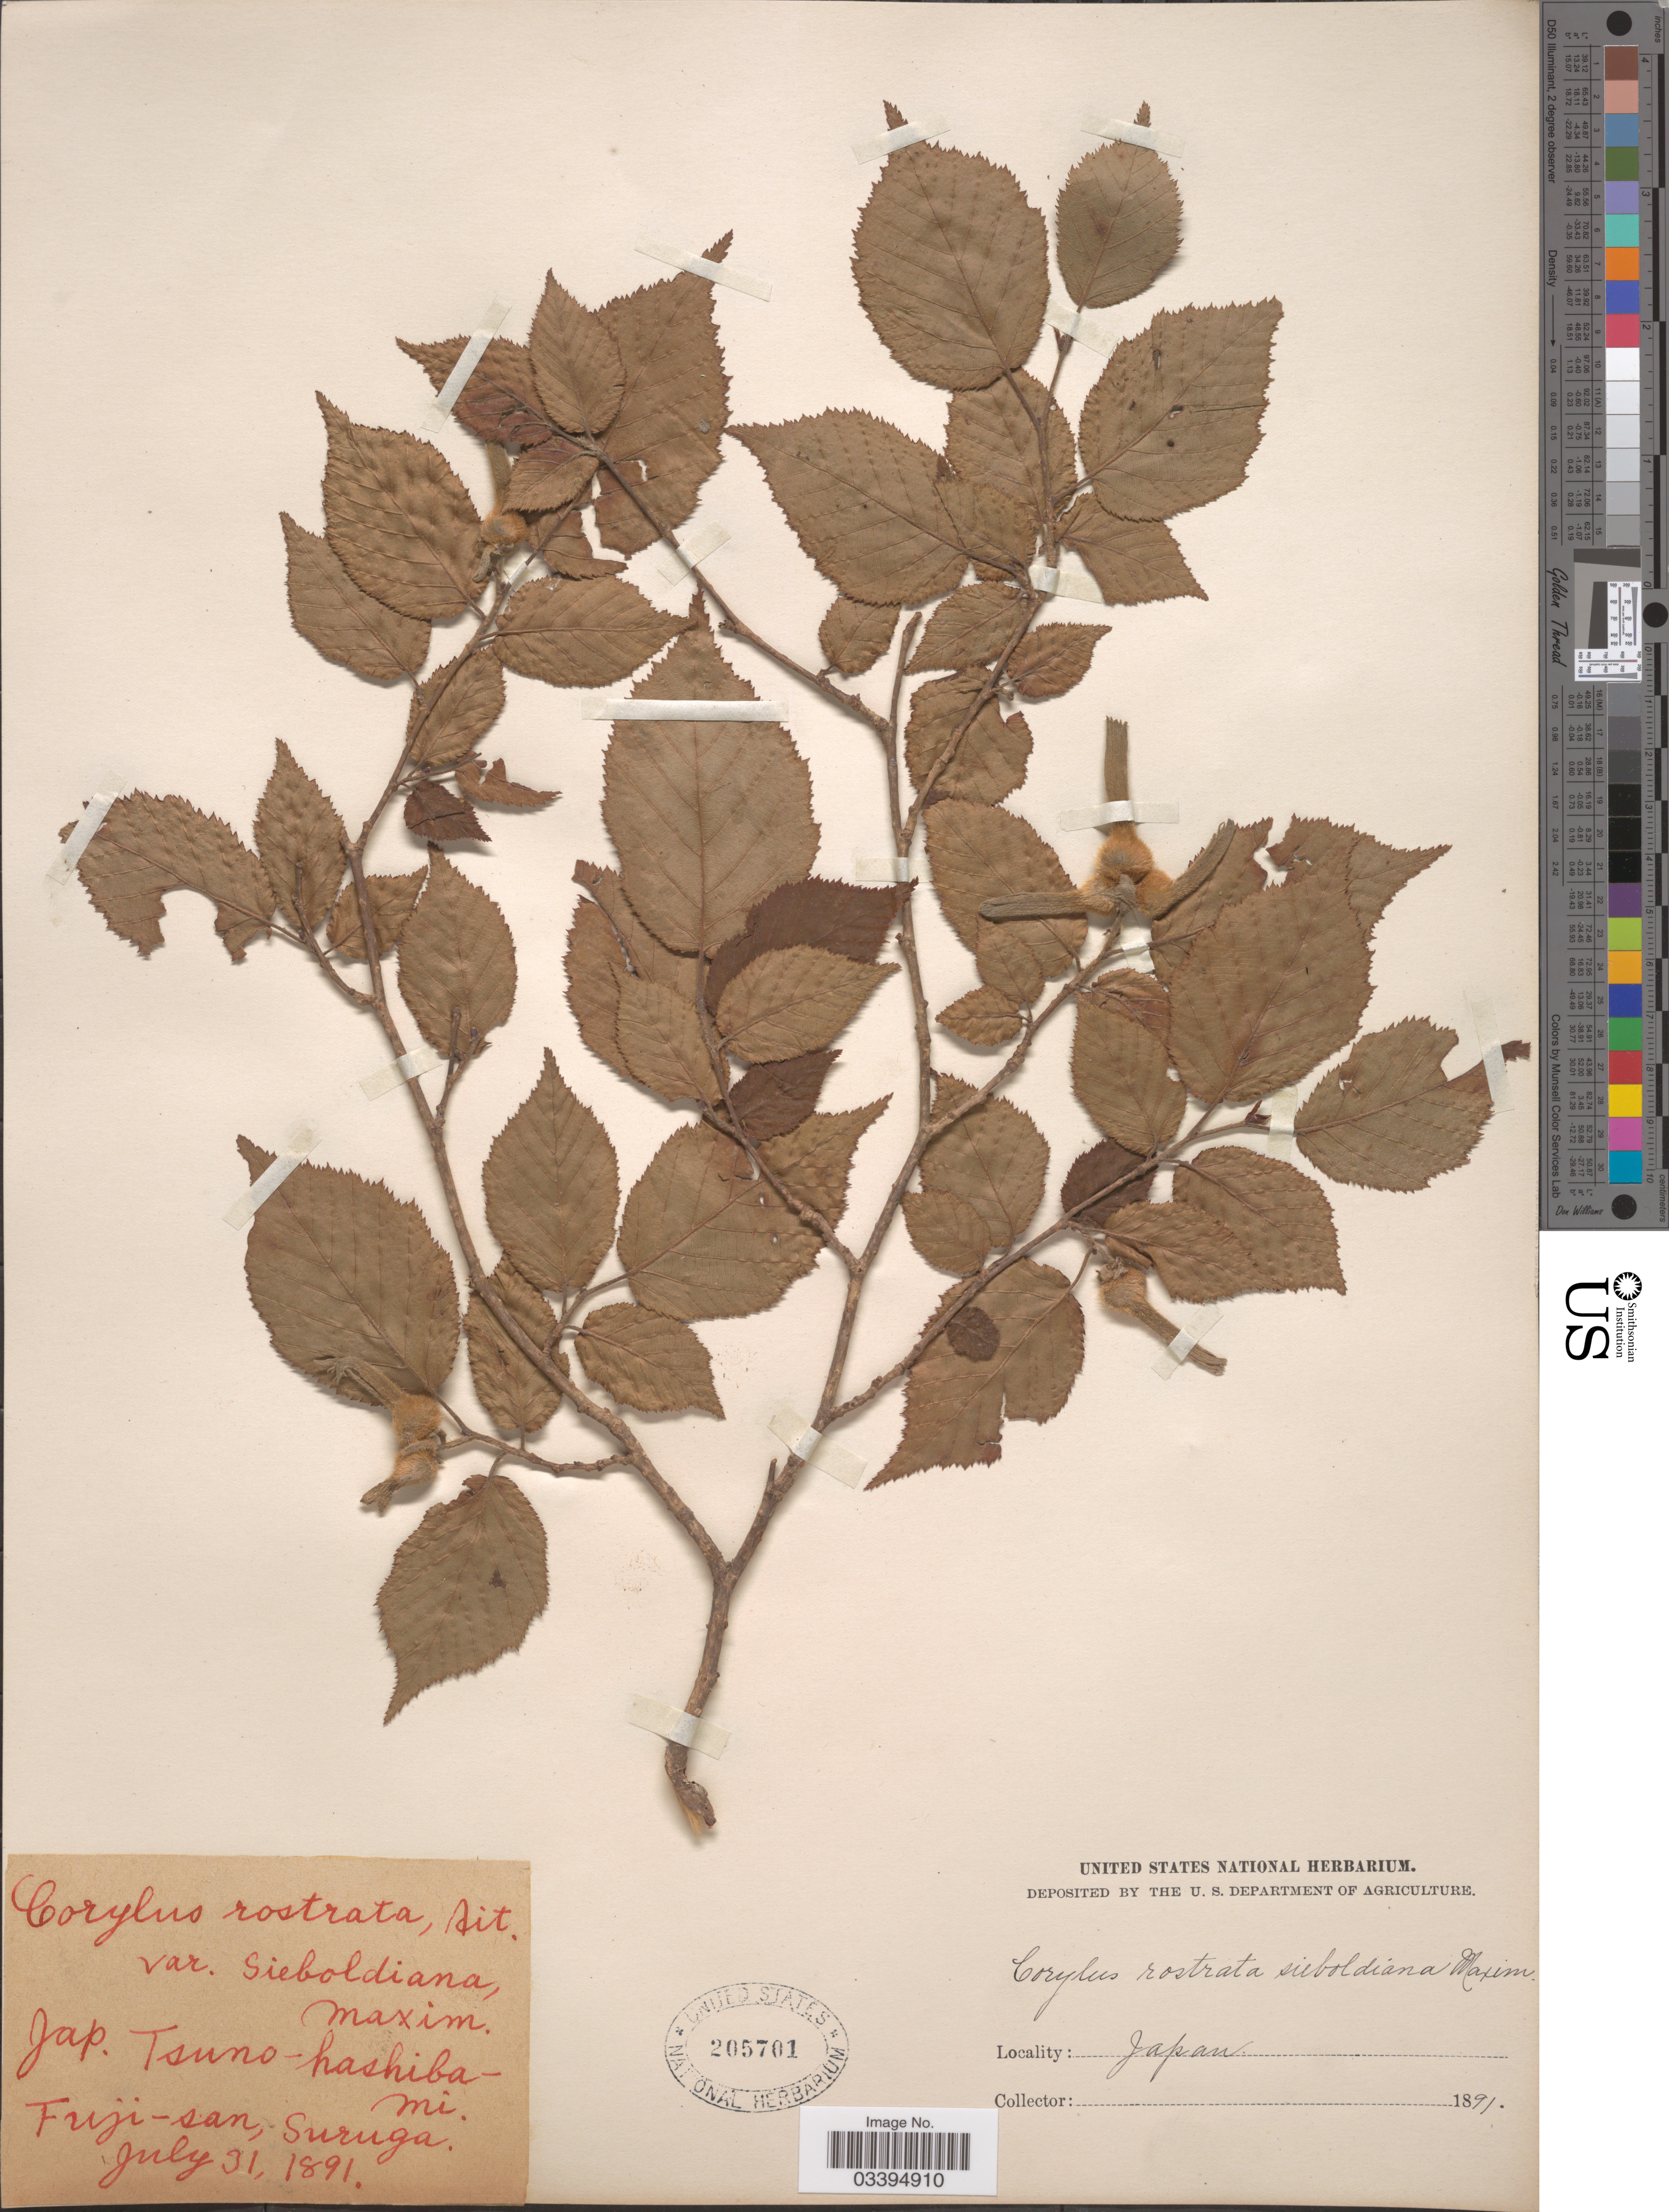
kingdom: Plantae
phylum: Tracheophyta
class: Magnoliopsida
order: Fagales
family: Betulaceae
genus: Corylus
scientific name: Corylus sieboldiana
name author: Blume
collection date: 1891-07-31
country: Japan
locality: Fuji-san, Suruga.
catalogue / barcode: US 205701